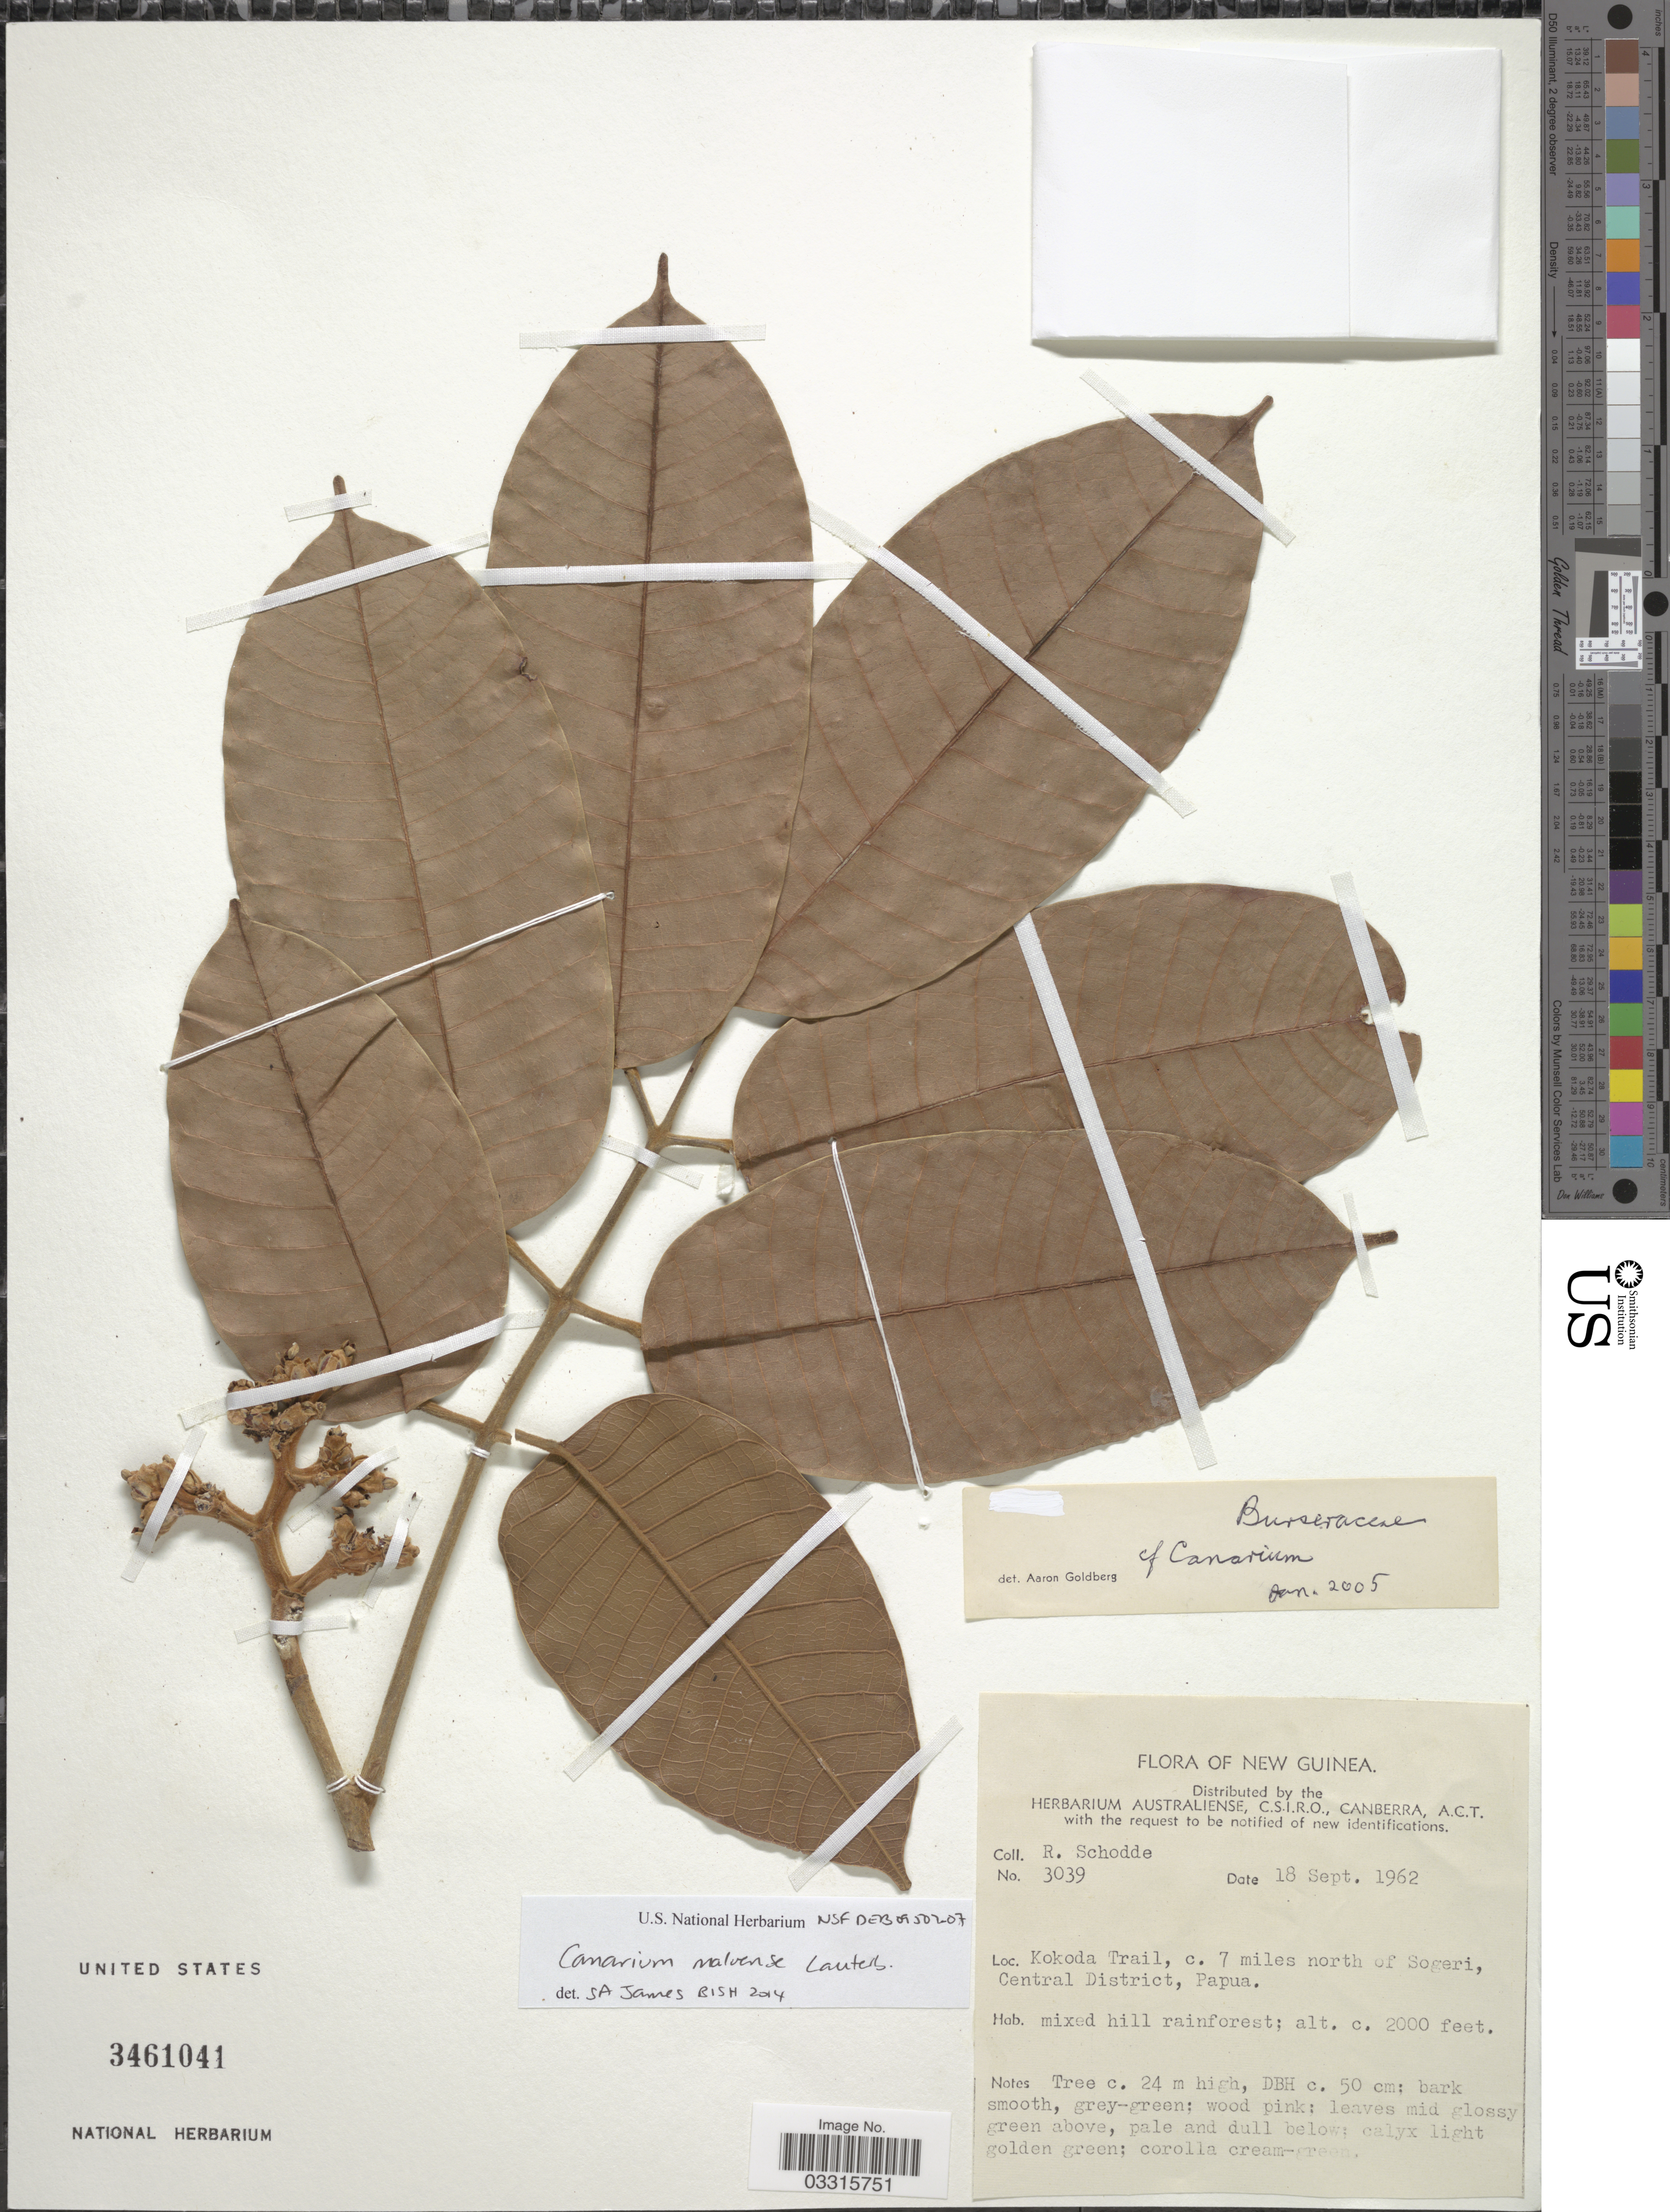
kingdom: Plantae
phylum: Tracheophyta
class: Magnoliopsida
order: Sapindales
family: Burseraceae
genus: Canarium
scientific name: Canarium maluense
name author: Lauterb.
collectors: R. Schodde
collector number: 3039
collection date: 1962-09-18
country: Papua New Guinea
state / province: Central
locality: New Guinea. Kokoda Trail, c. 7 miles north of Sogeri, Papua.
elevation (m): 610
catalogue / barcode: US 3461041